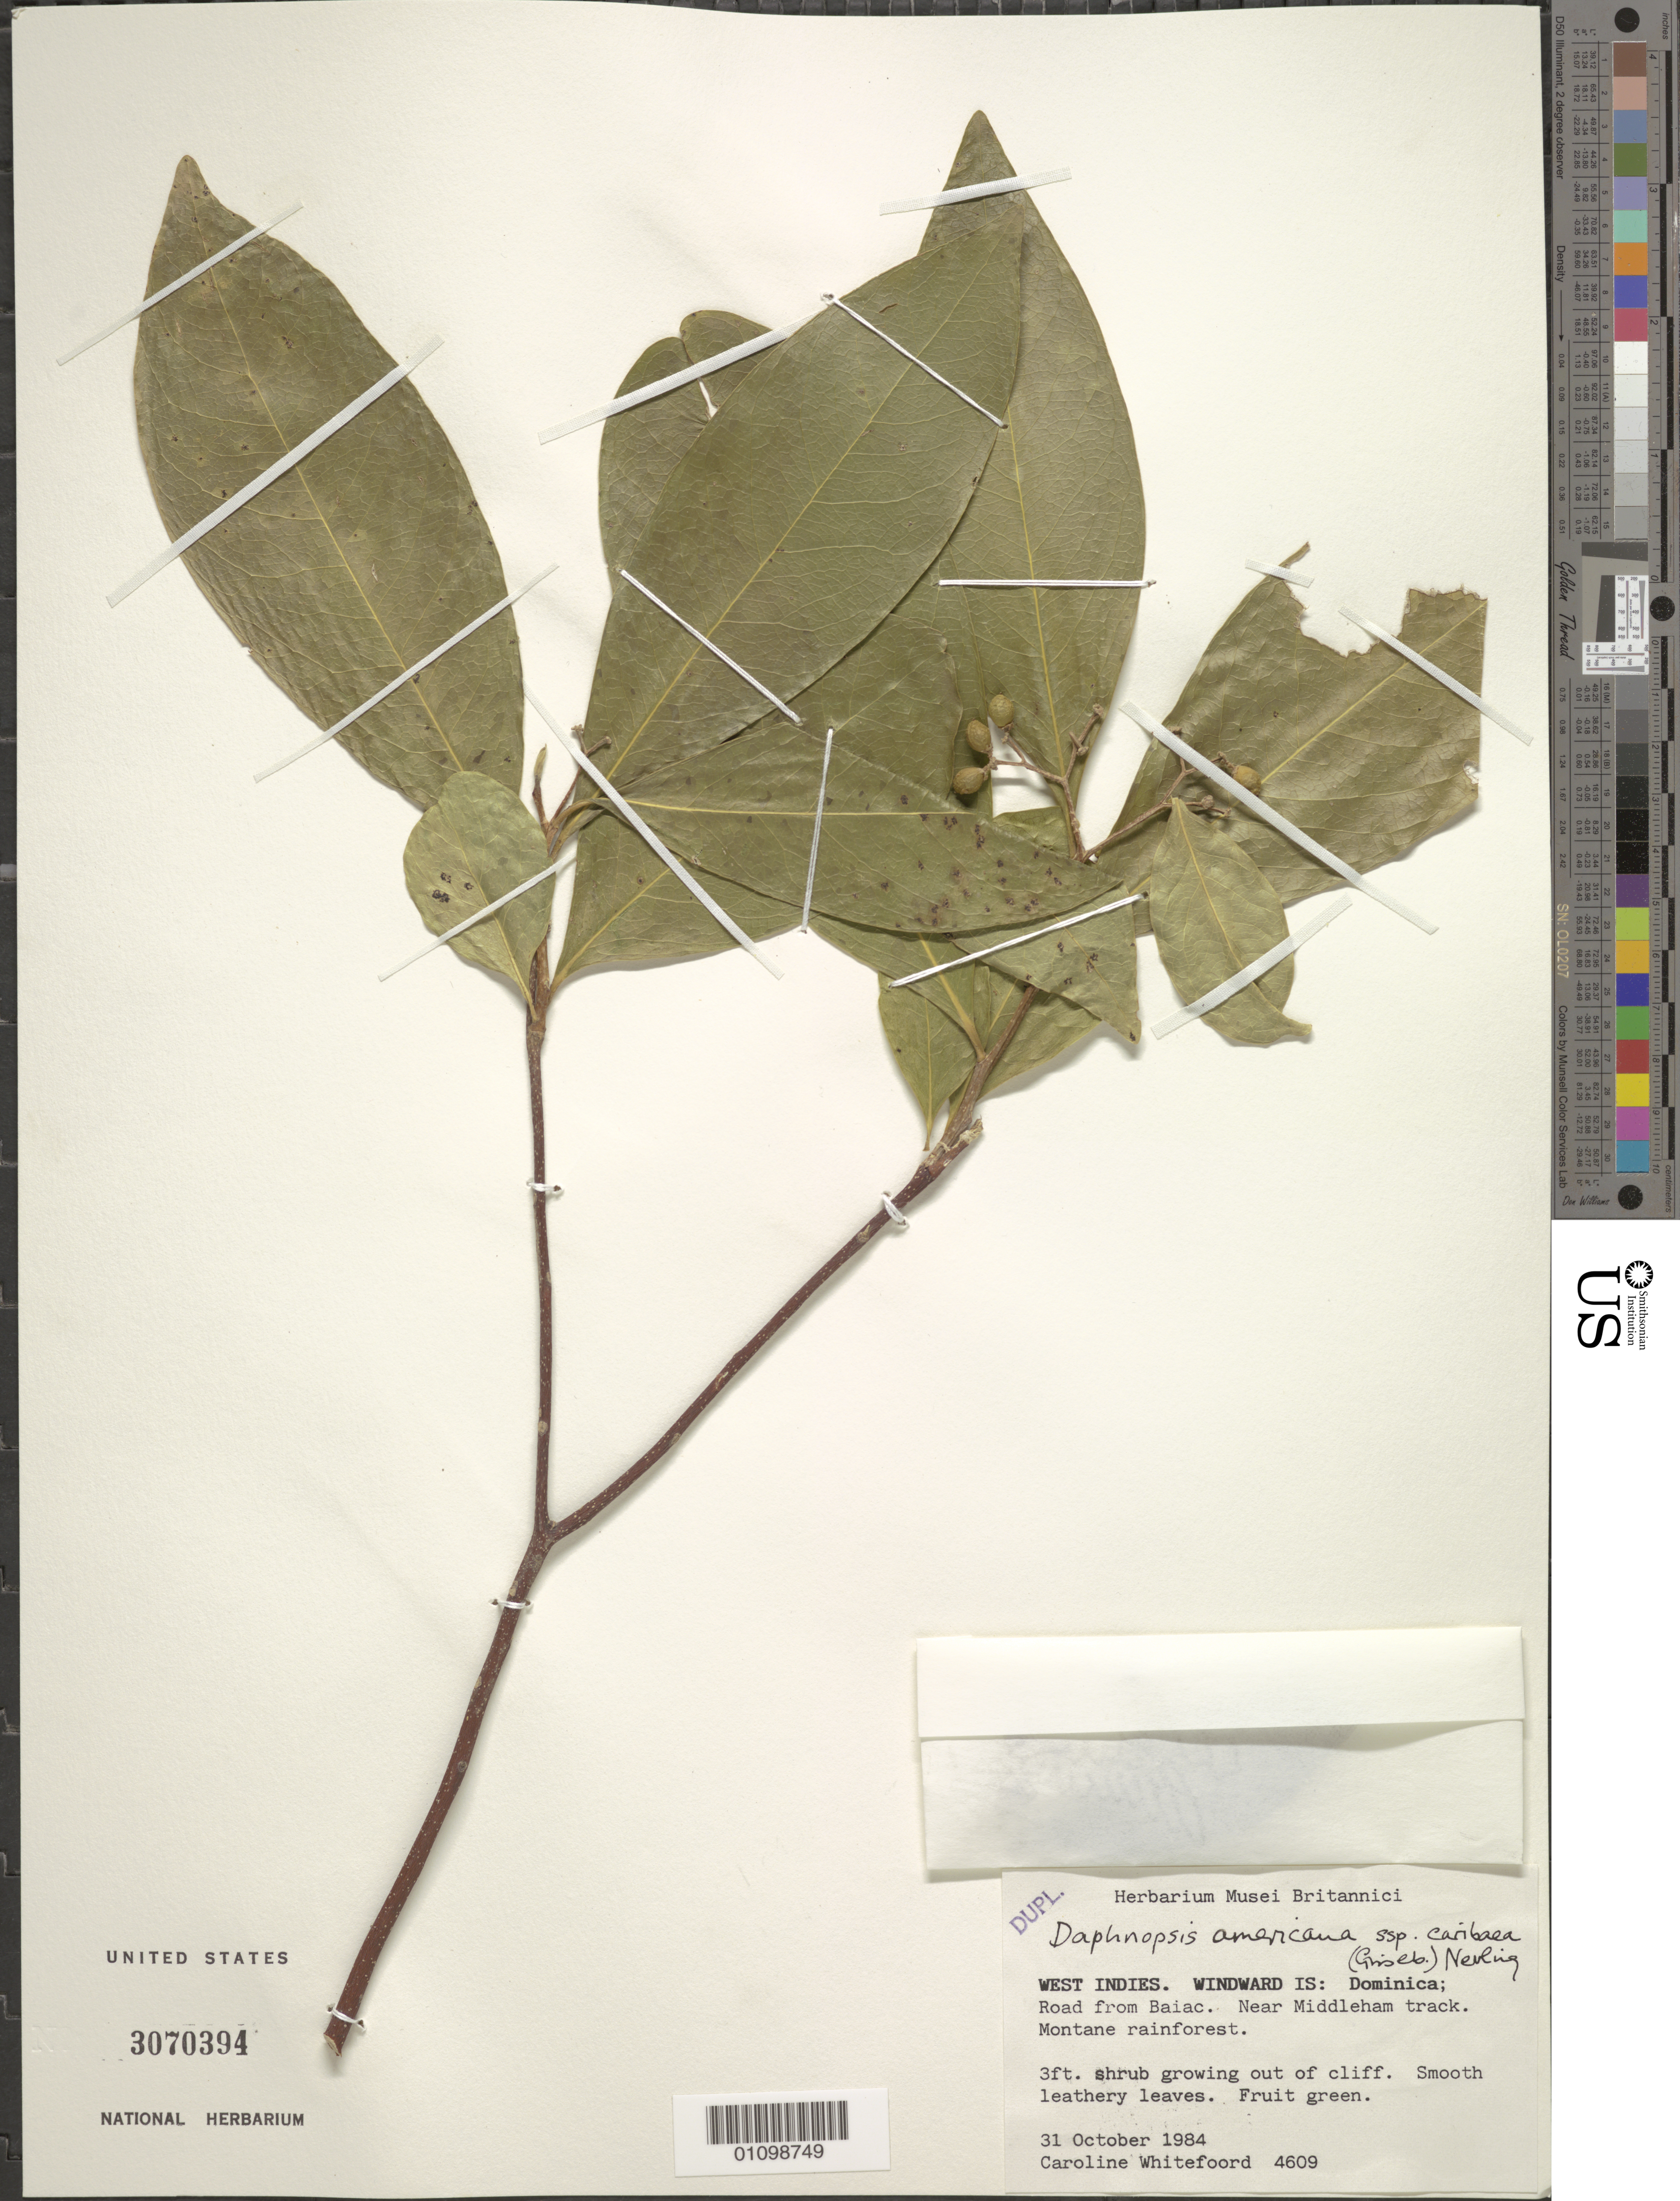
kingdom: Plantae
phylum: Tracheophyta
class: Magnoliopsida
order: Malvales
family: Thymelaeaceae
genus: Daphnopsis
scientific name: Daphnopsis americana subsp. caribaea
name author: (Griseb.) Nevling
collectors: C. Whitefoord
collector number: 4609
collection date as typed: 31 Oct 1984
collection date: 1984-10-31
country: Dominica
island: Dominica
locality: Windward Is: Road from Baiac. Neasr Middleham track. Montane rainforest.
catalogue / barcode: US 3070394